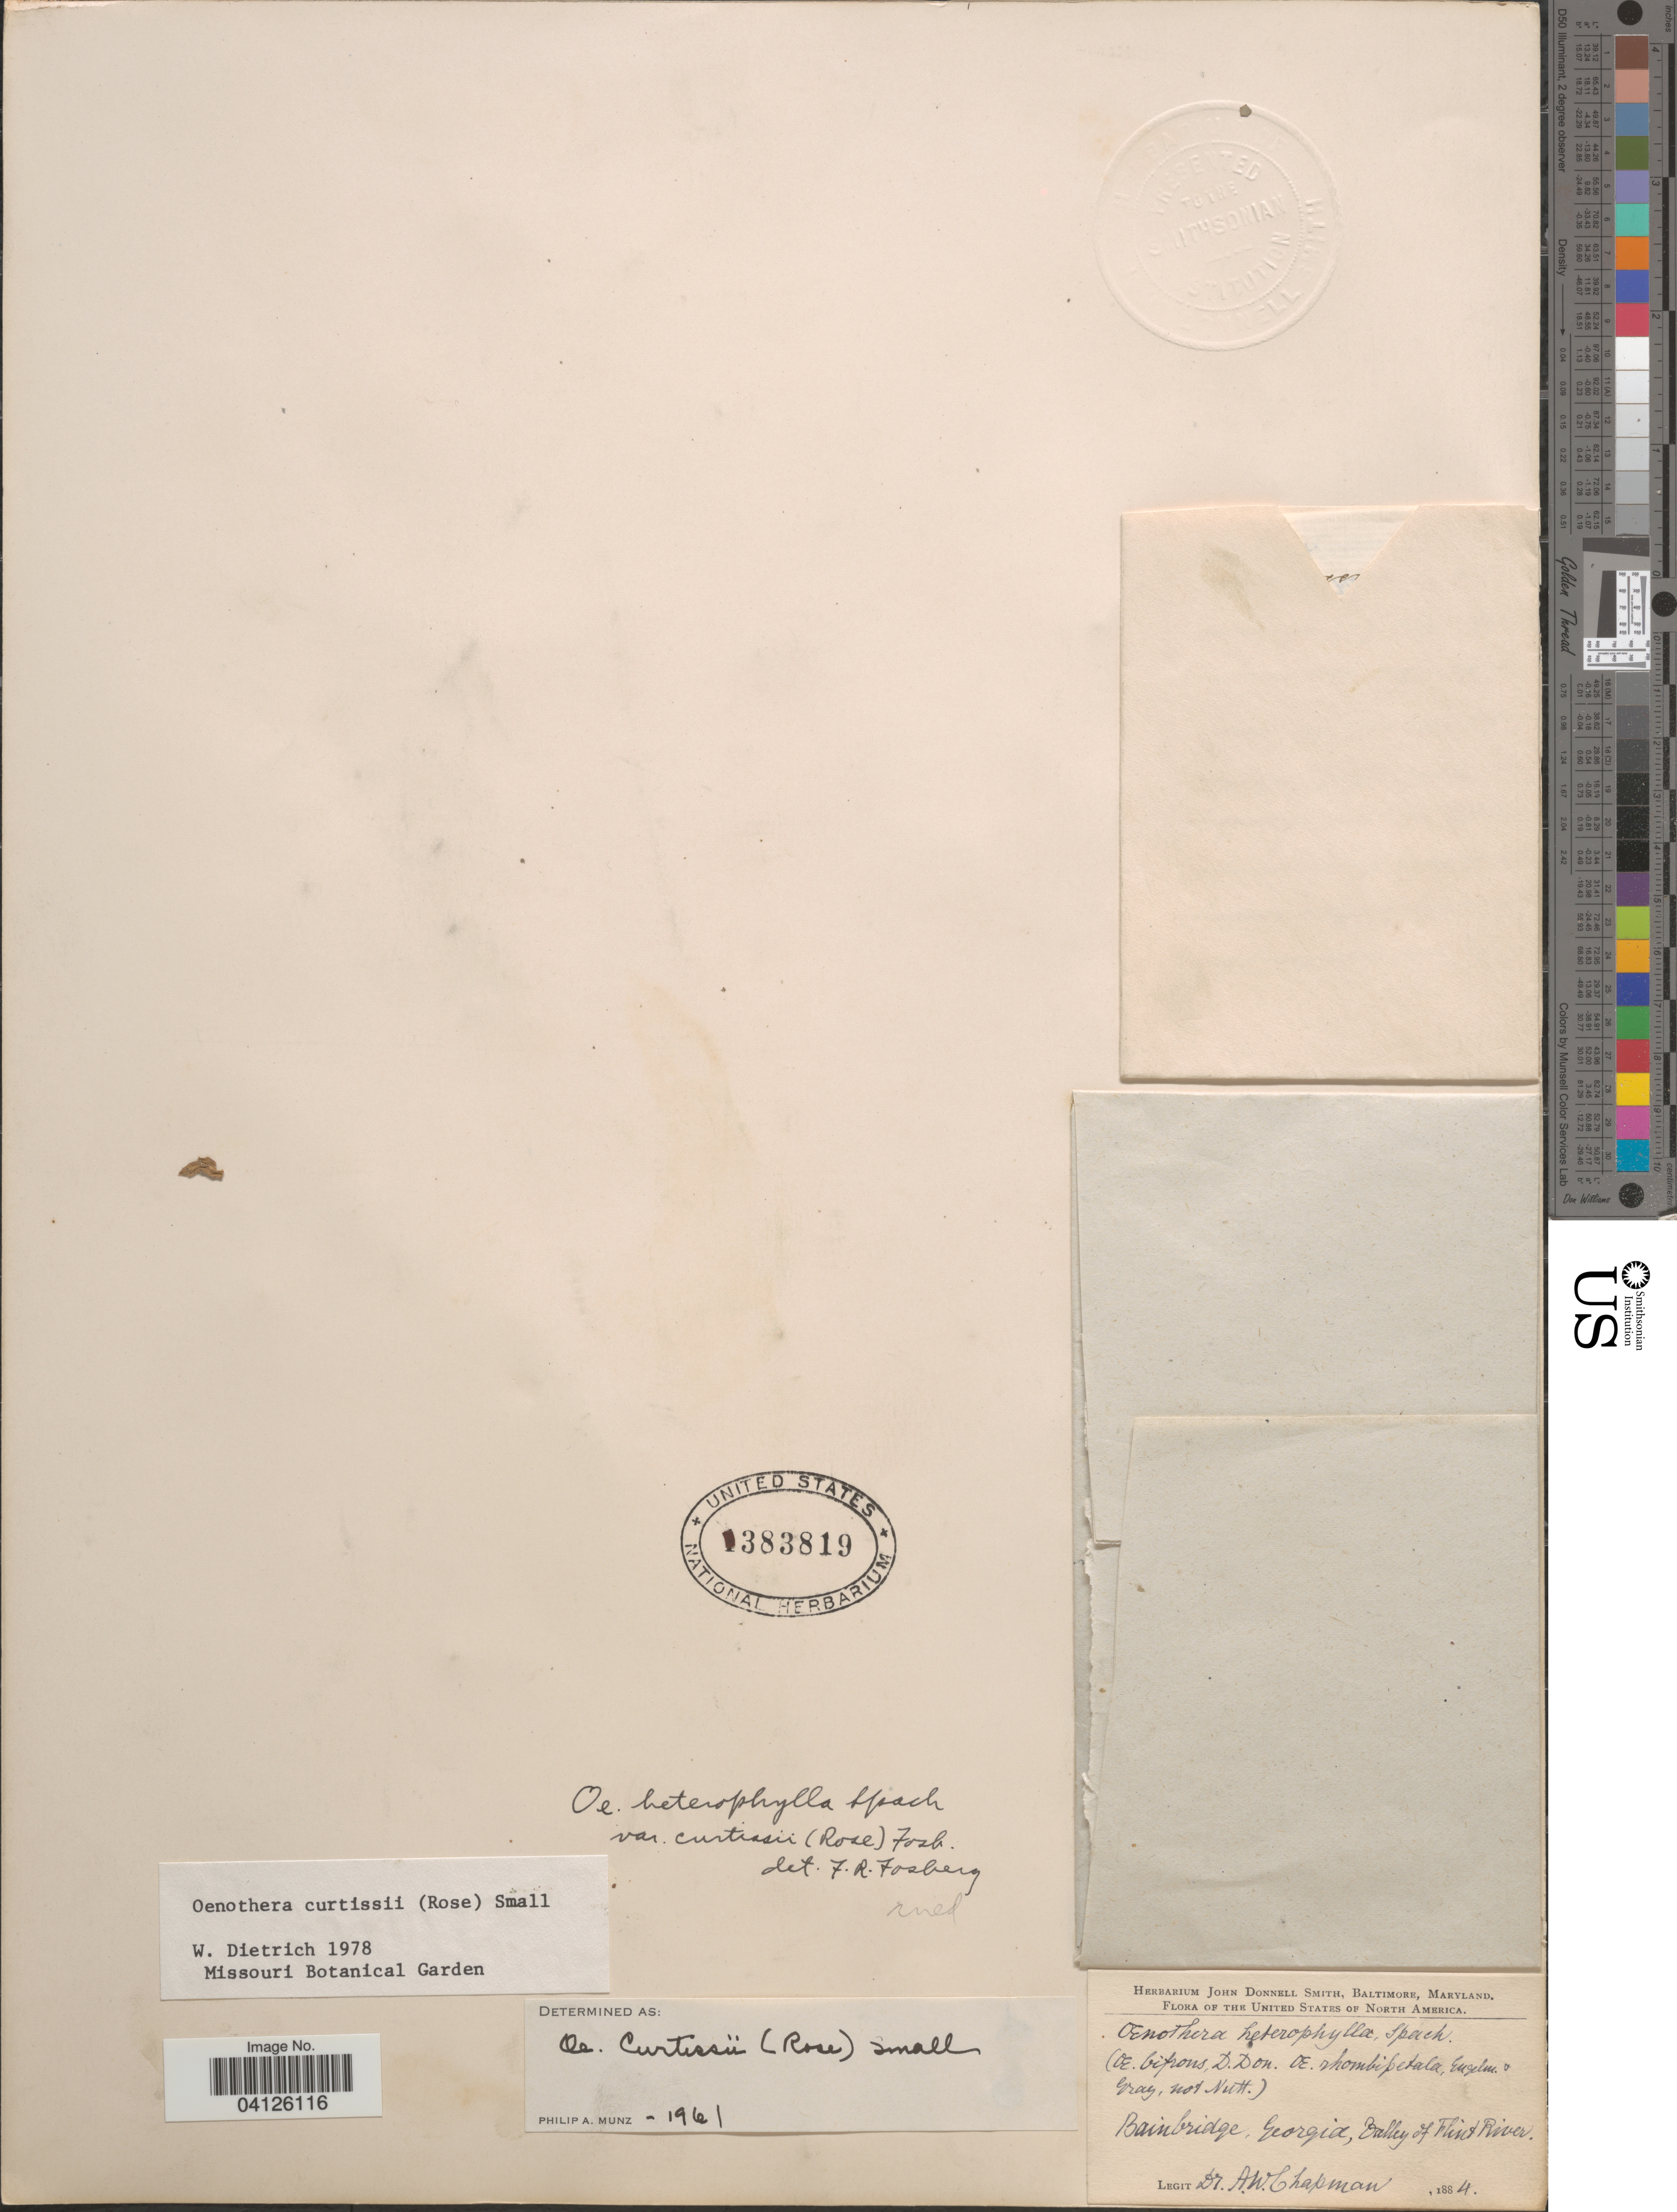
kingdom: Plantae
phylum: Tracheophyta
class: Magnoliopsida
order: Myrtales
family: Onagraceae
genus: Oenothera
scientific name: Oenothera curtissii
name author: Small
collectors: A. W. Chapman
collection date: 1884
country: United States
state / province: Georgia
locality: Bainbridge, Valley of Flint River.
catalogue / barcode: US 383819